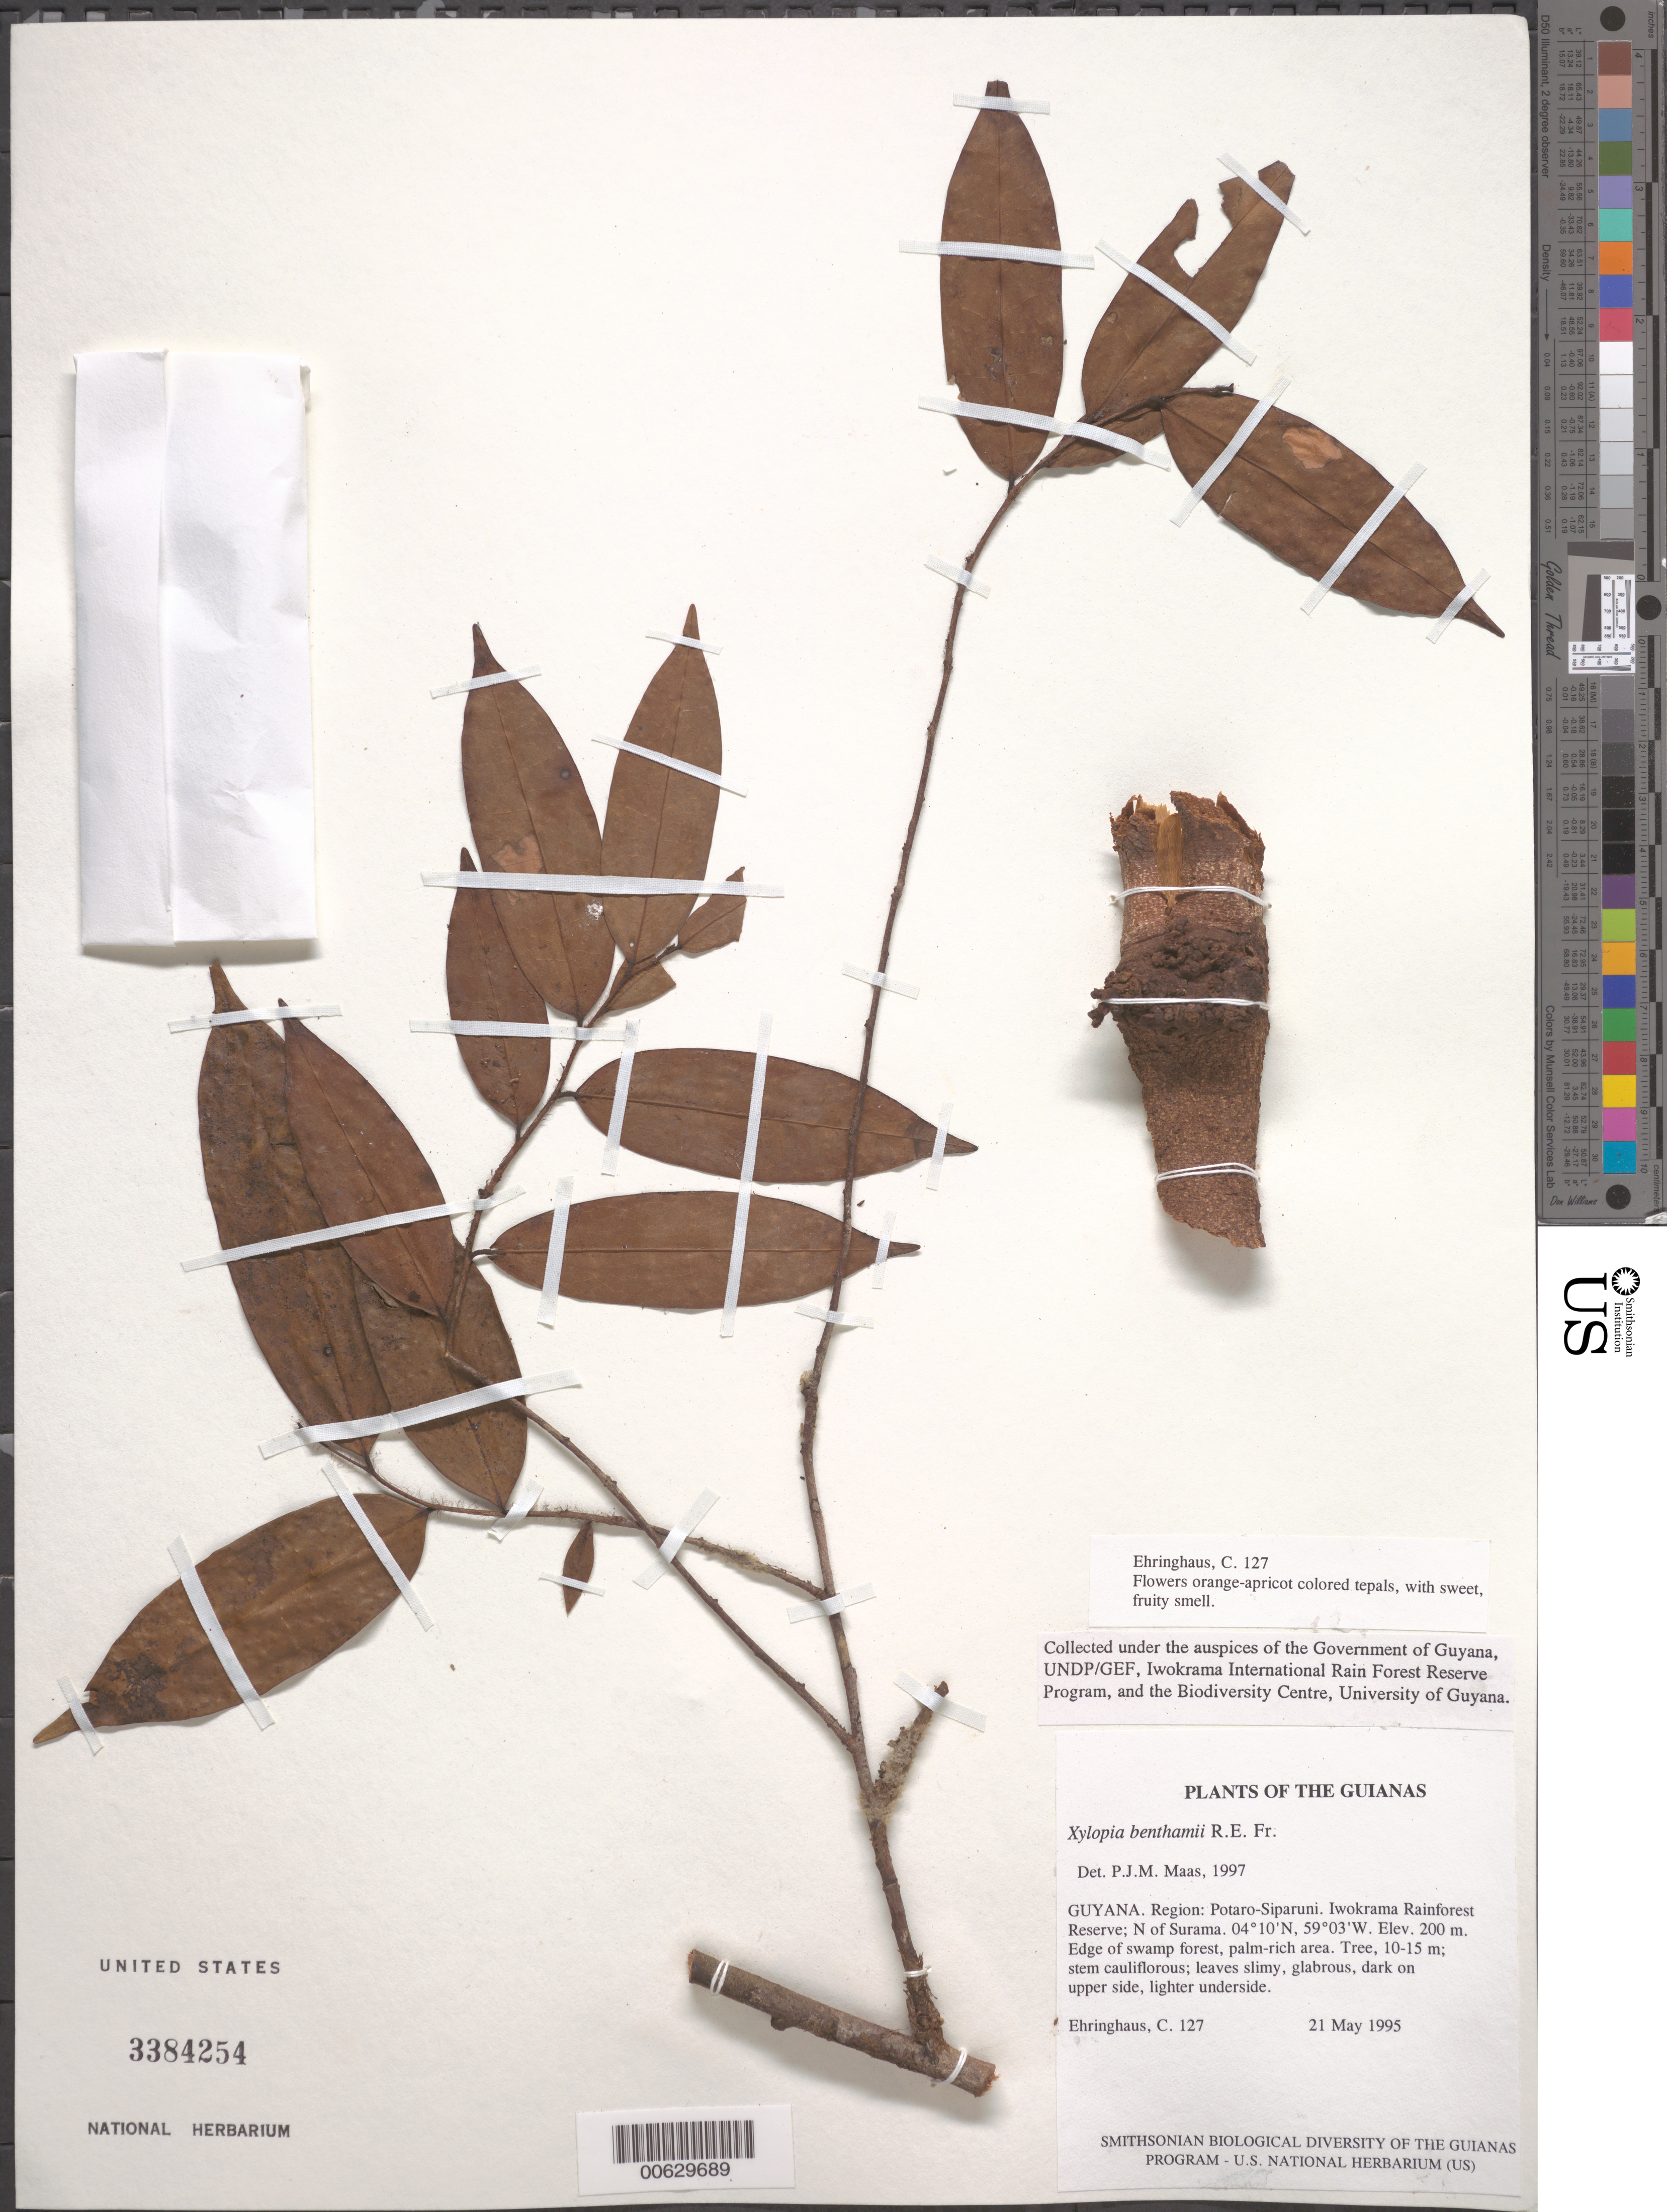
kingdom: Plantae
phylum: Tracheophyta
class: Magnoliopsida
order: Magnoliales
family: Annonaceae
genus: Xylopia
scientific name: Xylopia benthamii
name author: R.E. Fr.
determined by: Maas, Paul J. M.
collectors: C. Ehringhaus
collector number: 127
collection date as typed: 21 May 1995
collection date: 1995-05-21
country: Guyana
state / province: Potaro-Siparuni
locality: Iwokrama Rainforest Reserve; N of Surama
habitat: Edge of swamp forest, palm-rich area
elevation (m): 200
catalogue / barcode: US 3384254